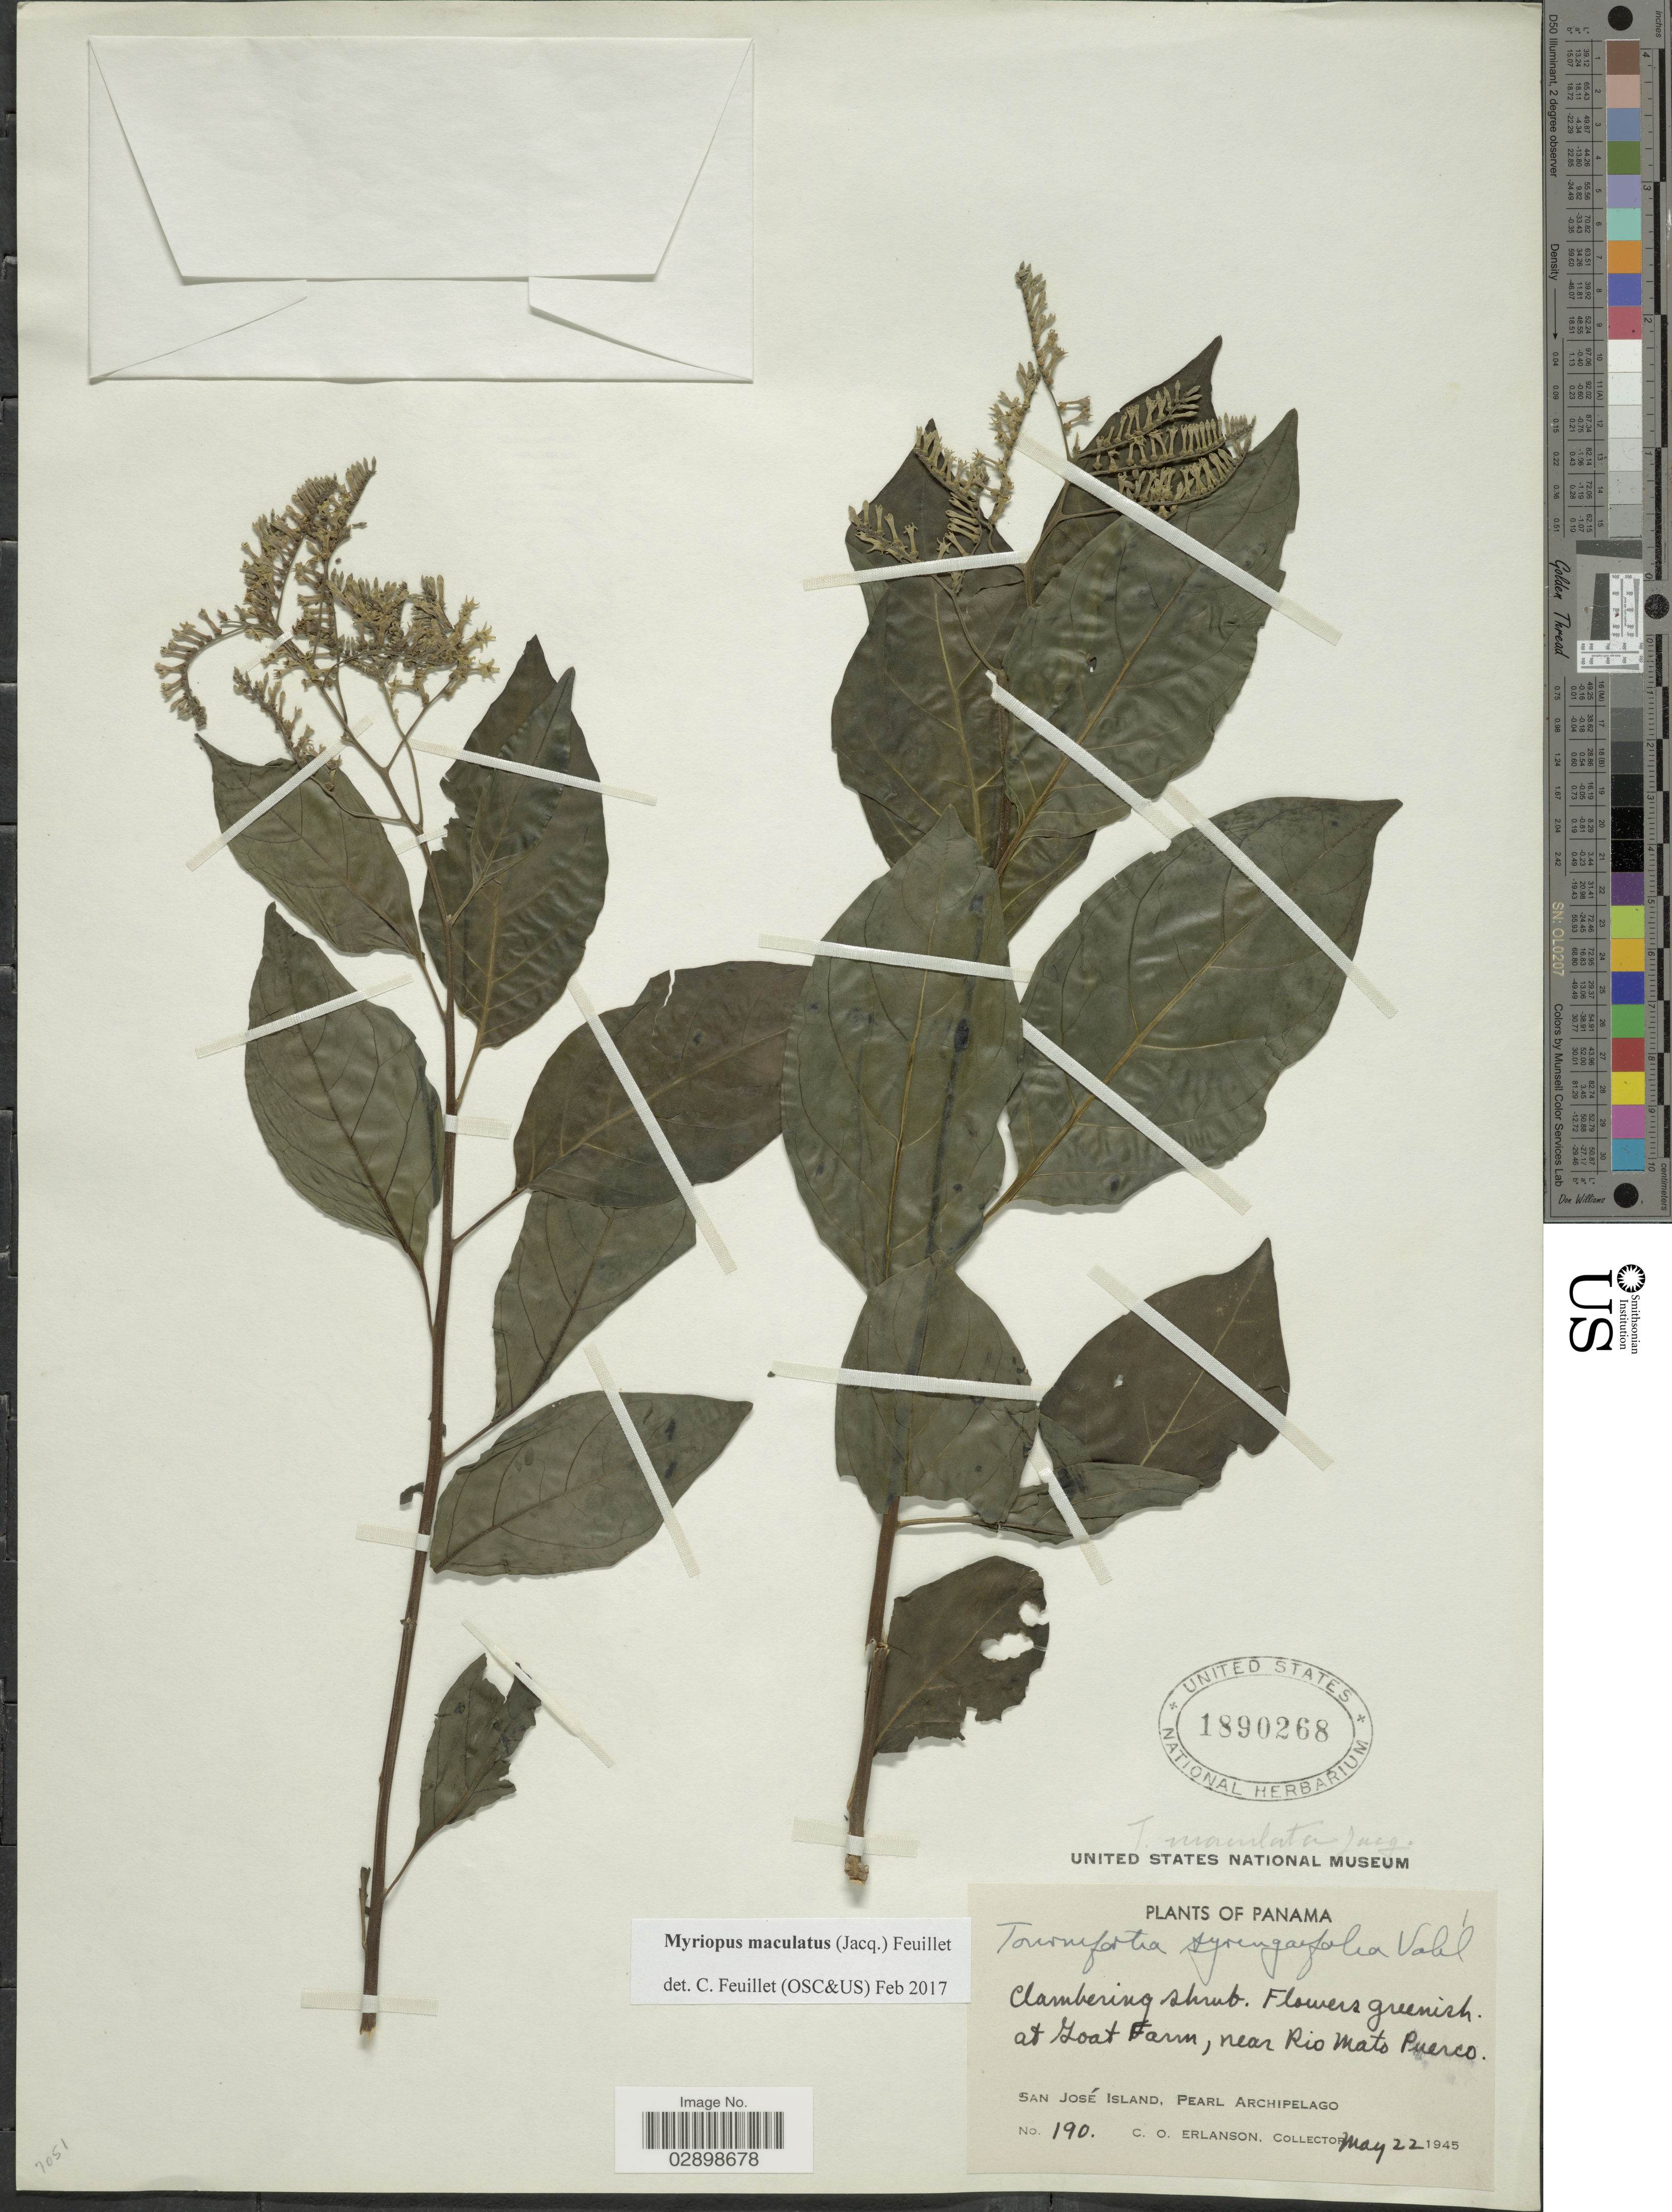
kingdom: Plantae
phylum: Tracheophyta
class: Magnoliopsida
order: Boraginales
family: Heliotropiaceae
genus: Myriopus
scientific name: Myriopus maculatus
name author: (Jacq.) Feuillet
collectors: C. O. Erlanson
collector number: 190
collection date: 1945-05-22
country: Panama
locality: At Goat Farm, near Rio Mato Puerco. San José Island. Pearl Archipelago.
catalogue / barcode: US 1890268